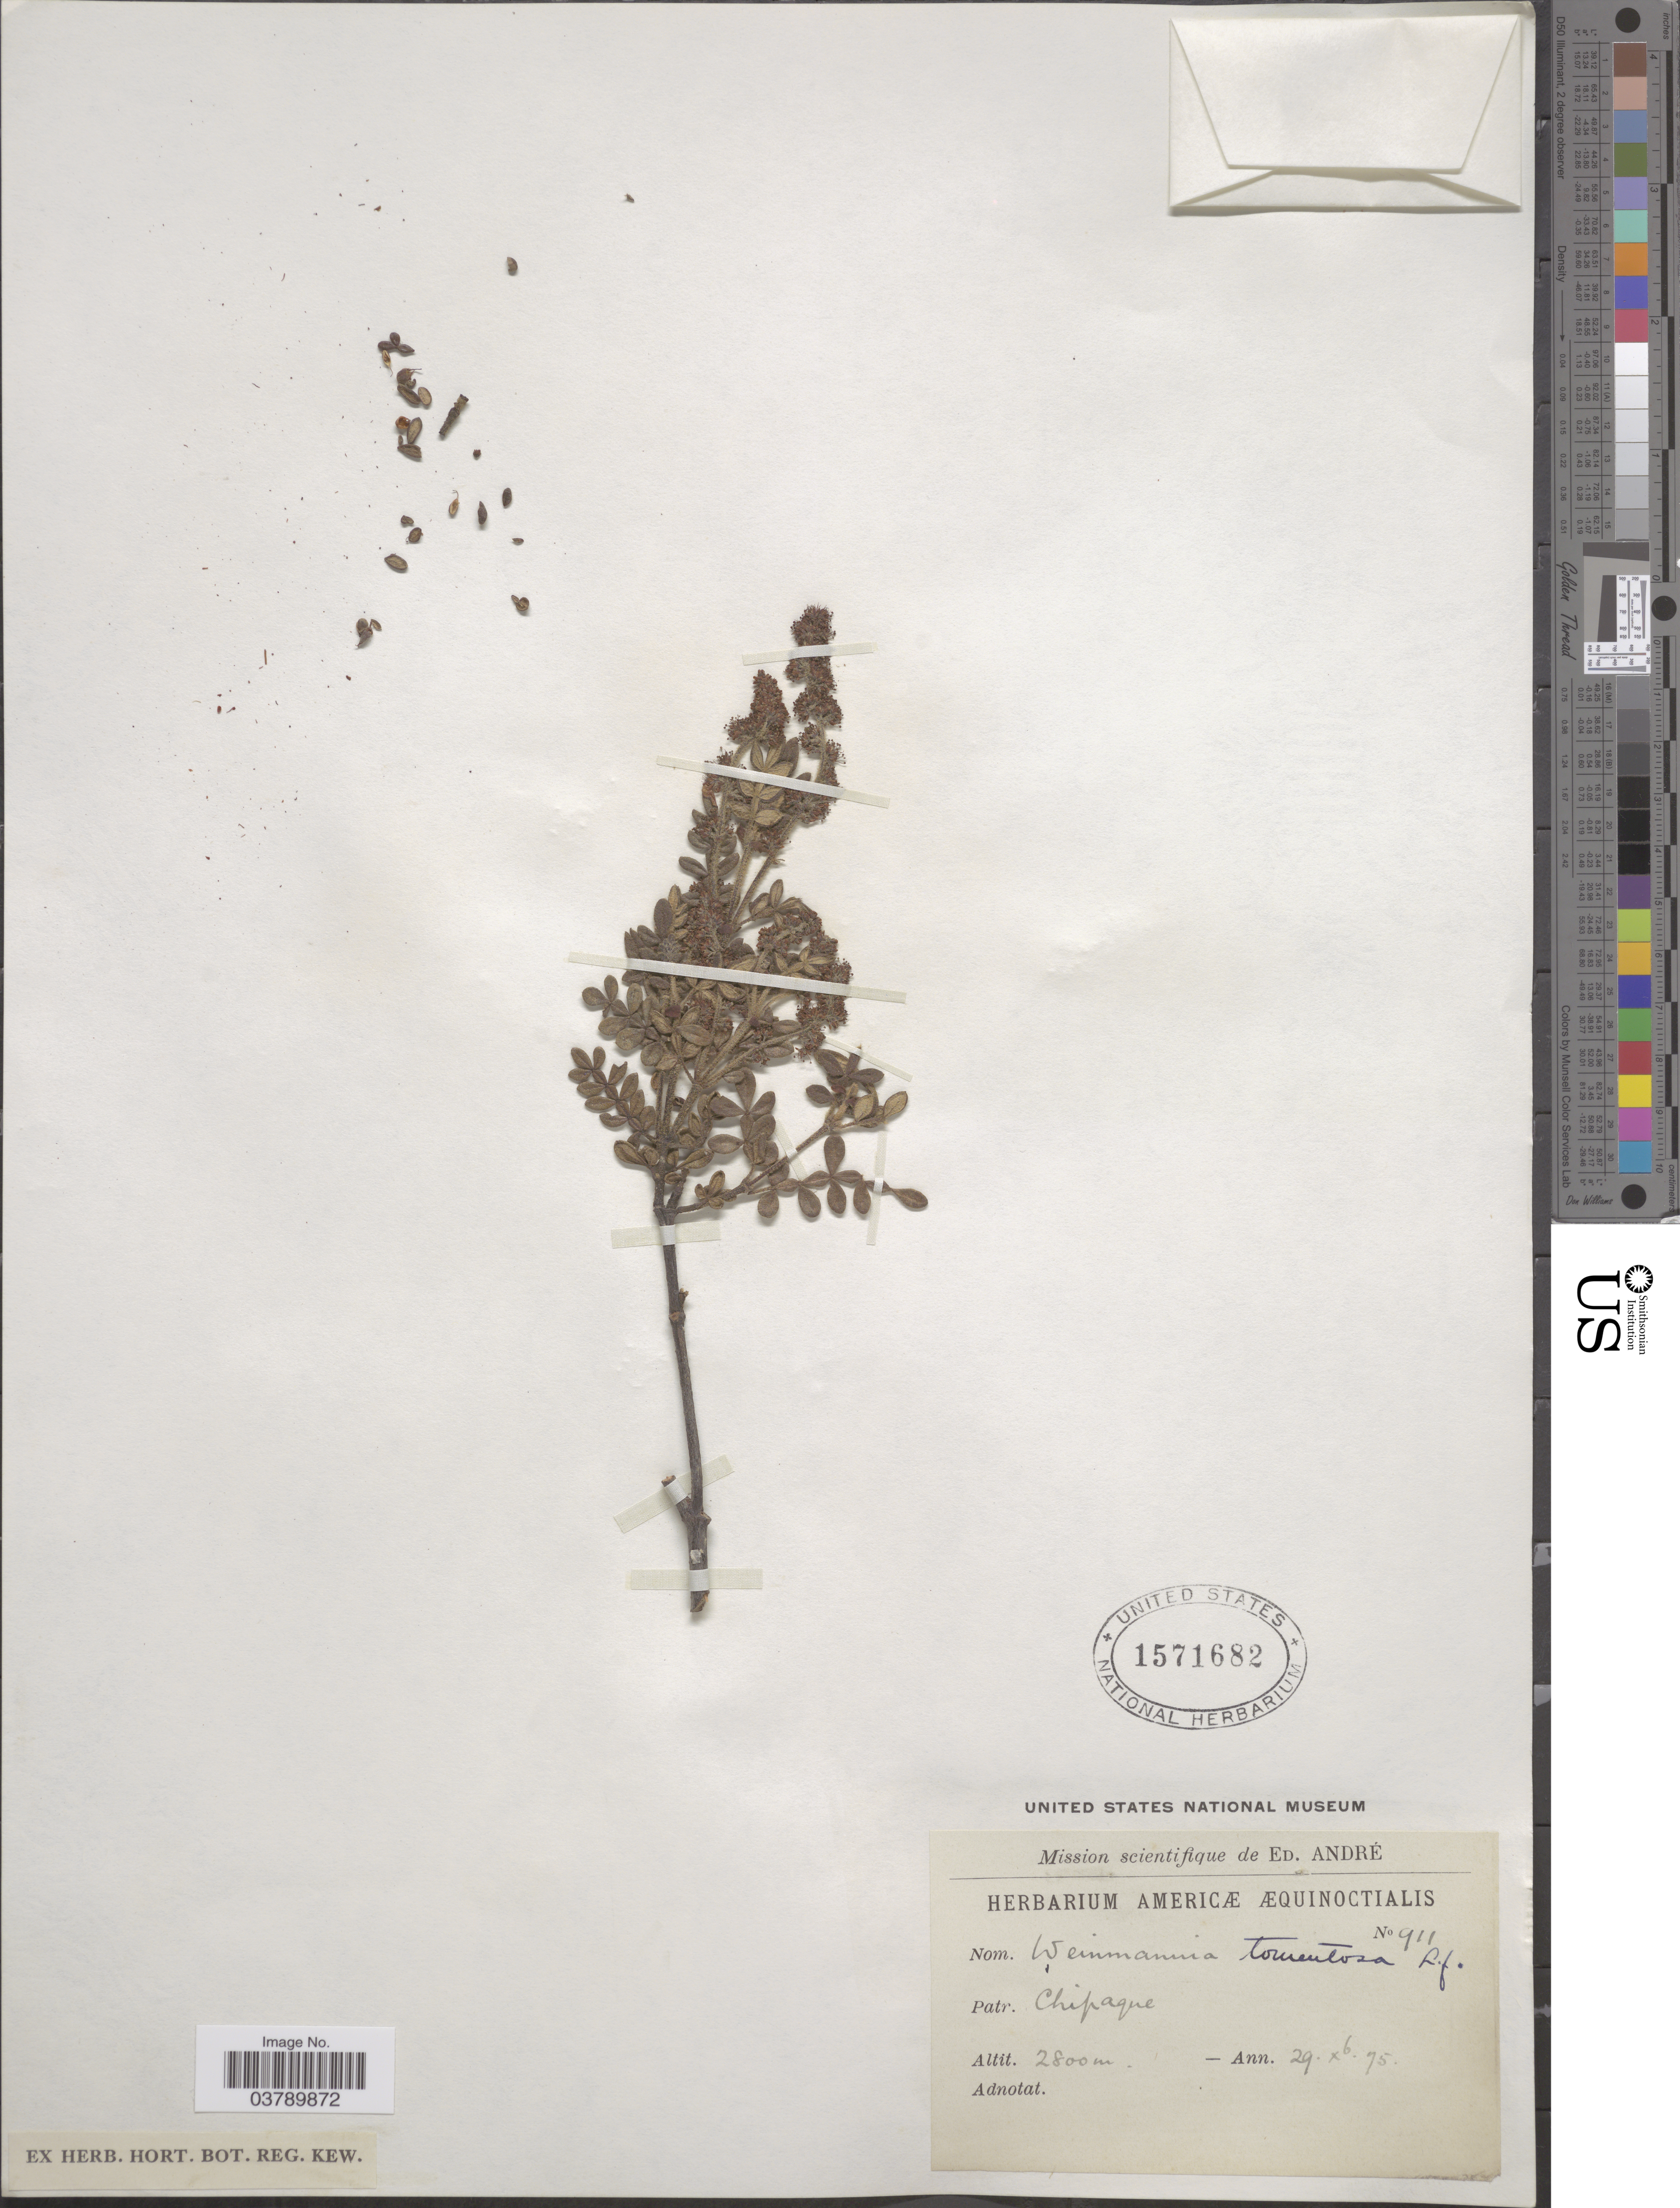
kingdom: Plantae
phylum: Tracheophyta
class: Magnoliopsida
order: Oxalidales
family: Cunoniaceae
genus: Weinmannia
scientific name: Weinmannia tomentosa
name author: L.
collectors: É. F. André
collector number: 911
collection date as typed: Transcribed d/m/y: 29/10/75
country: Colombia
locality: Chipaque.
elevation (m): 2800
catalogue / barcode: US 1571682